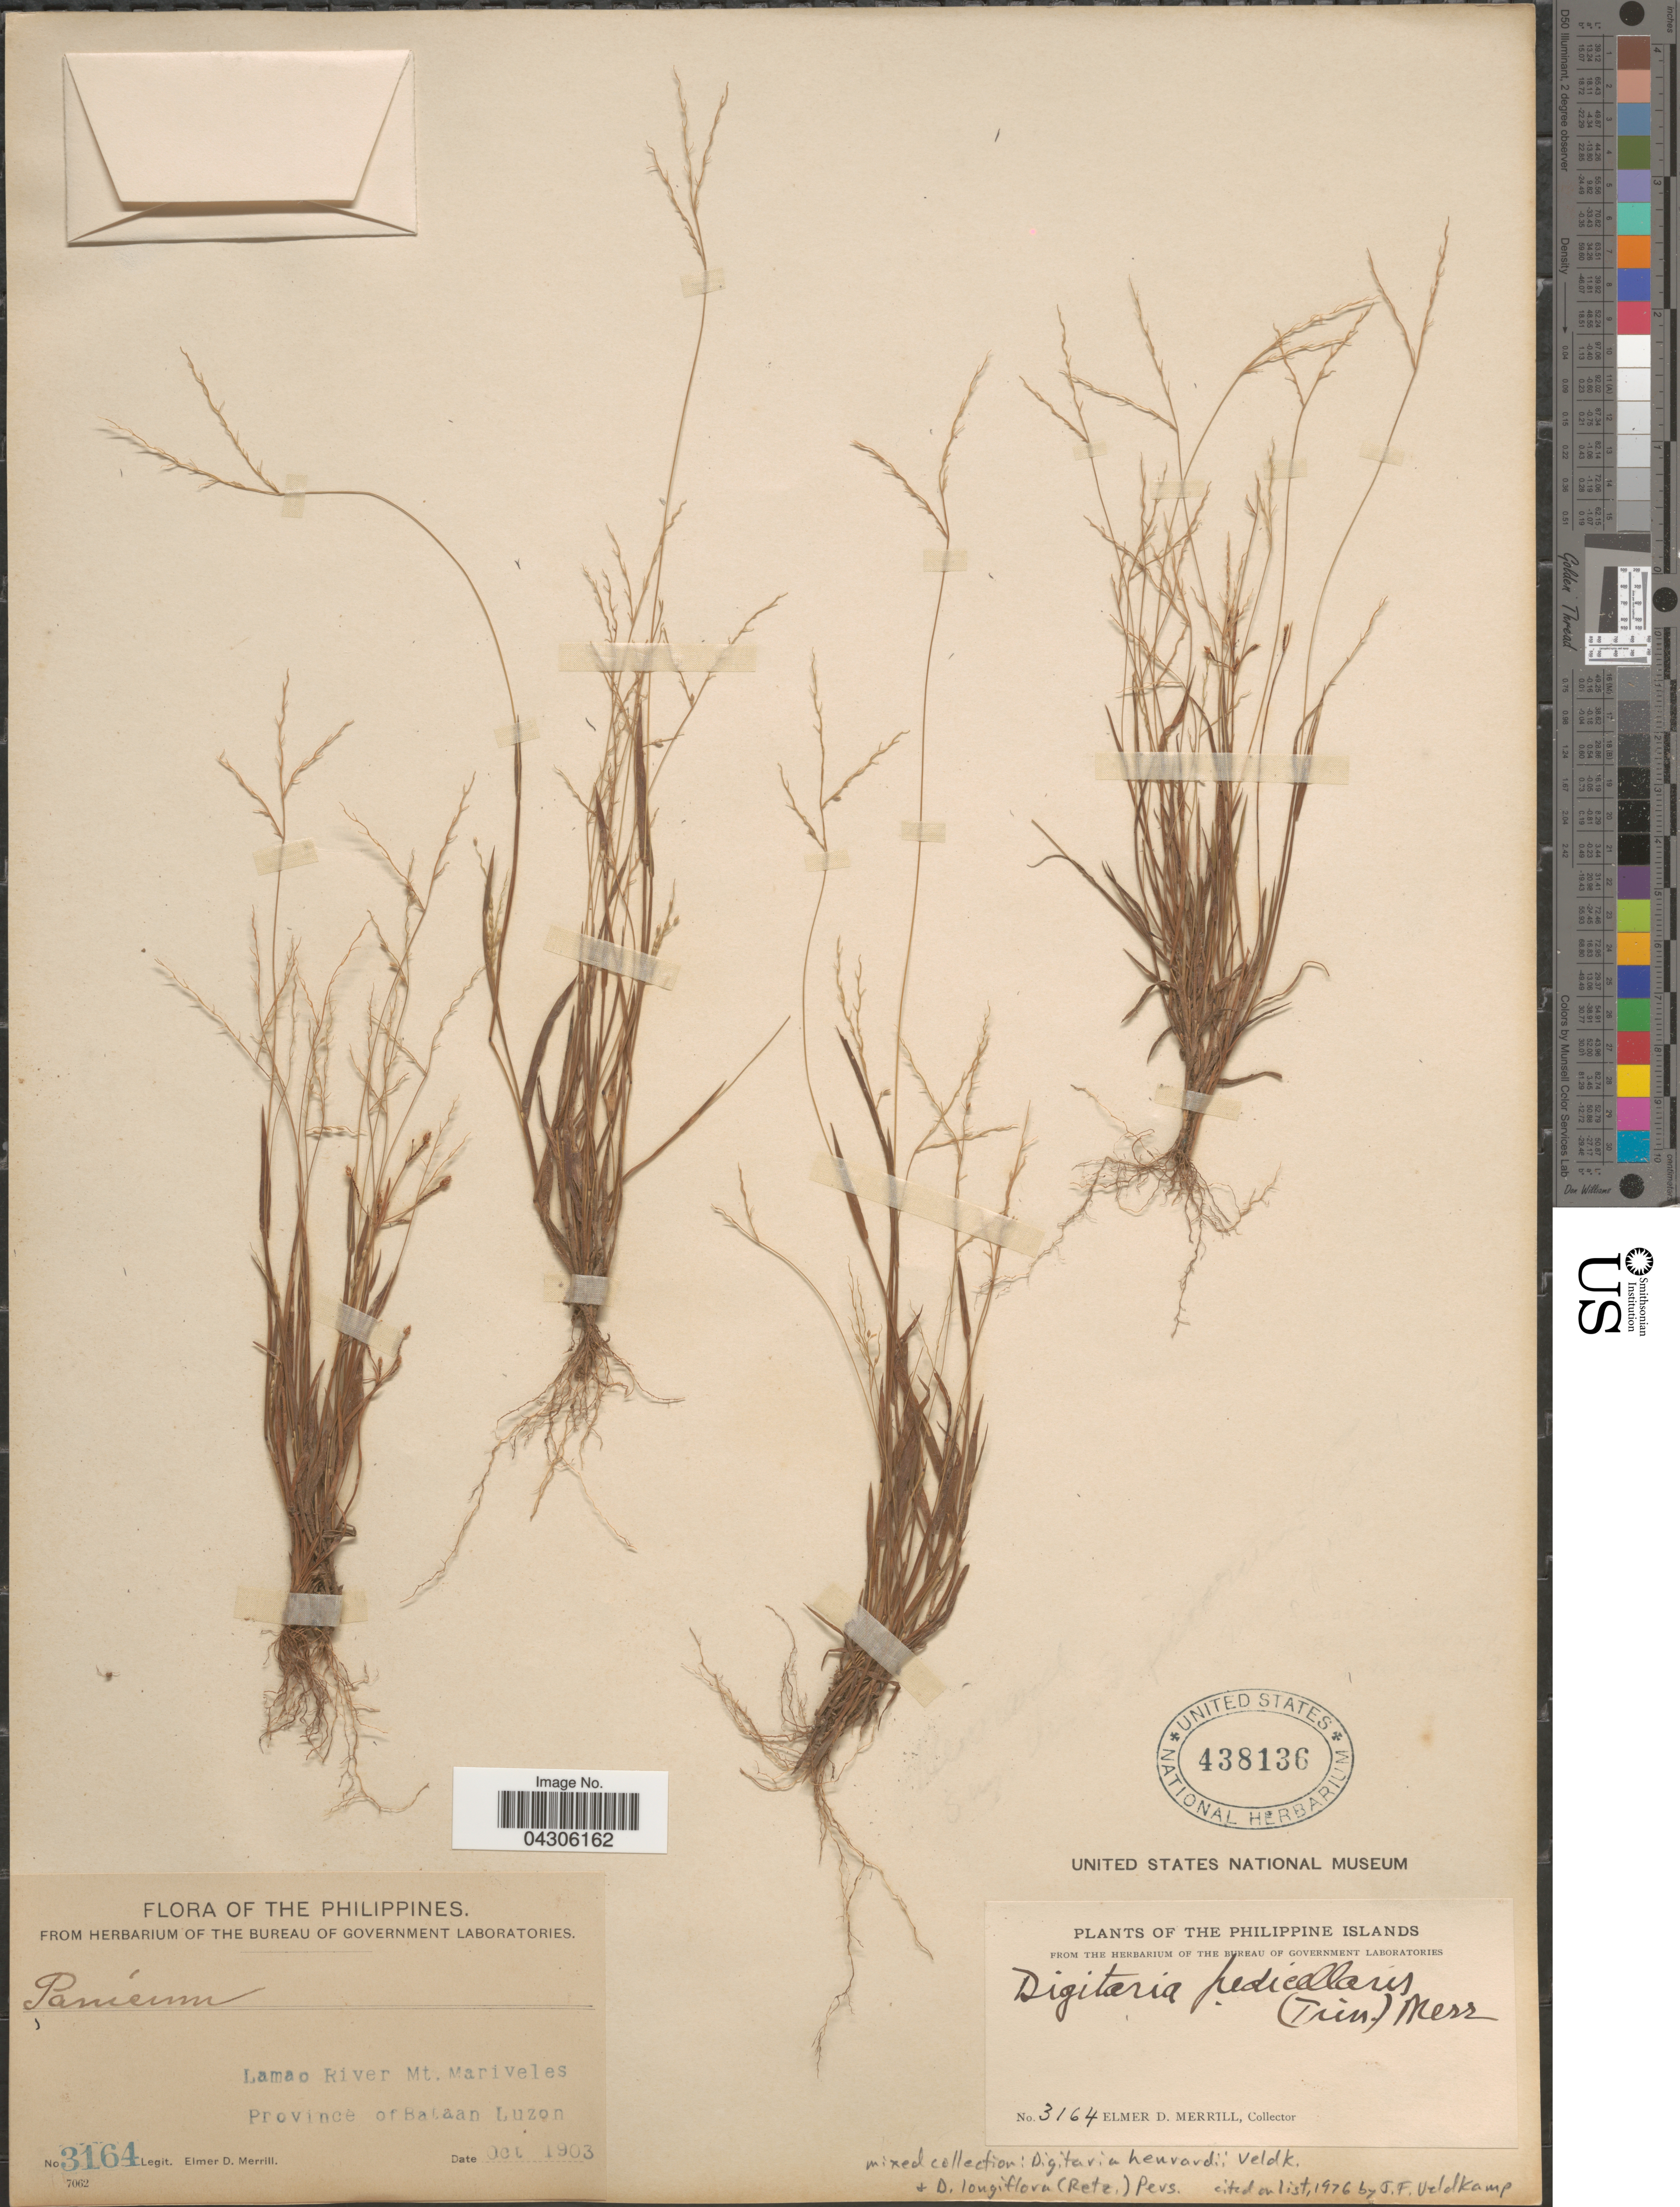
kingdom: Plantae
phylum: Tracheophyta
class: Liliopsida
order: Poales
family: Poaceae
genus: Digitaria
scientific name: Digitaria henrardii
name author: Veldkamp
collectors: E. D. Merrill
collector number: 3164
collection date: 1903-10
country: Philippines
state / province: Cagayan Valley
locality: Lamao River. Mt. Mariveles. Province of Bataan Luzon. Philippine Islands.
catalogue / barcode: US 438136